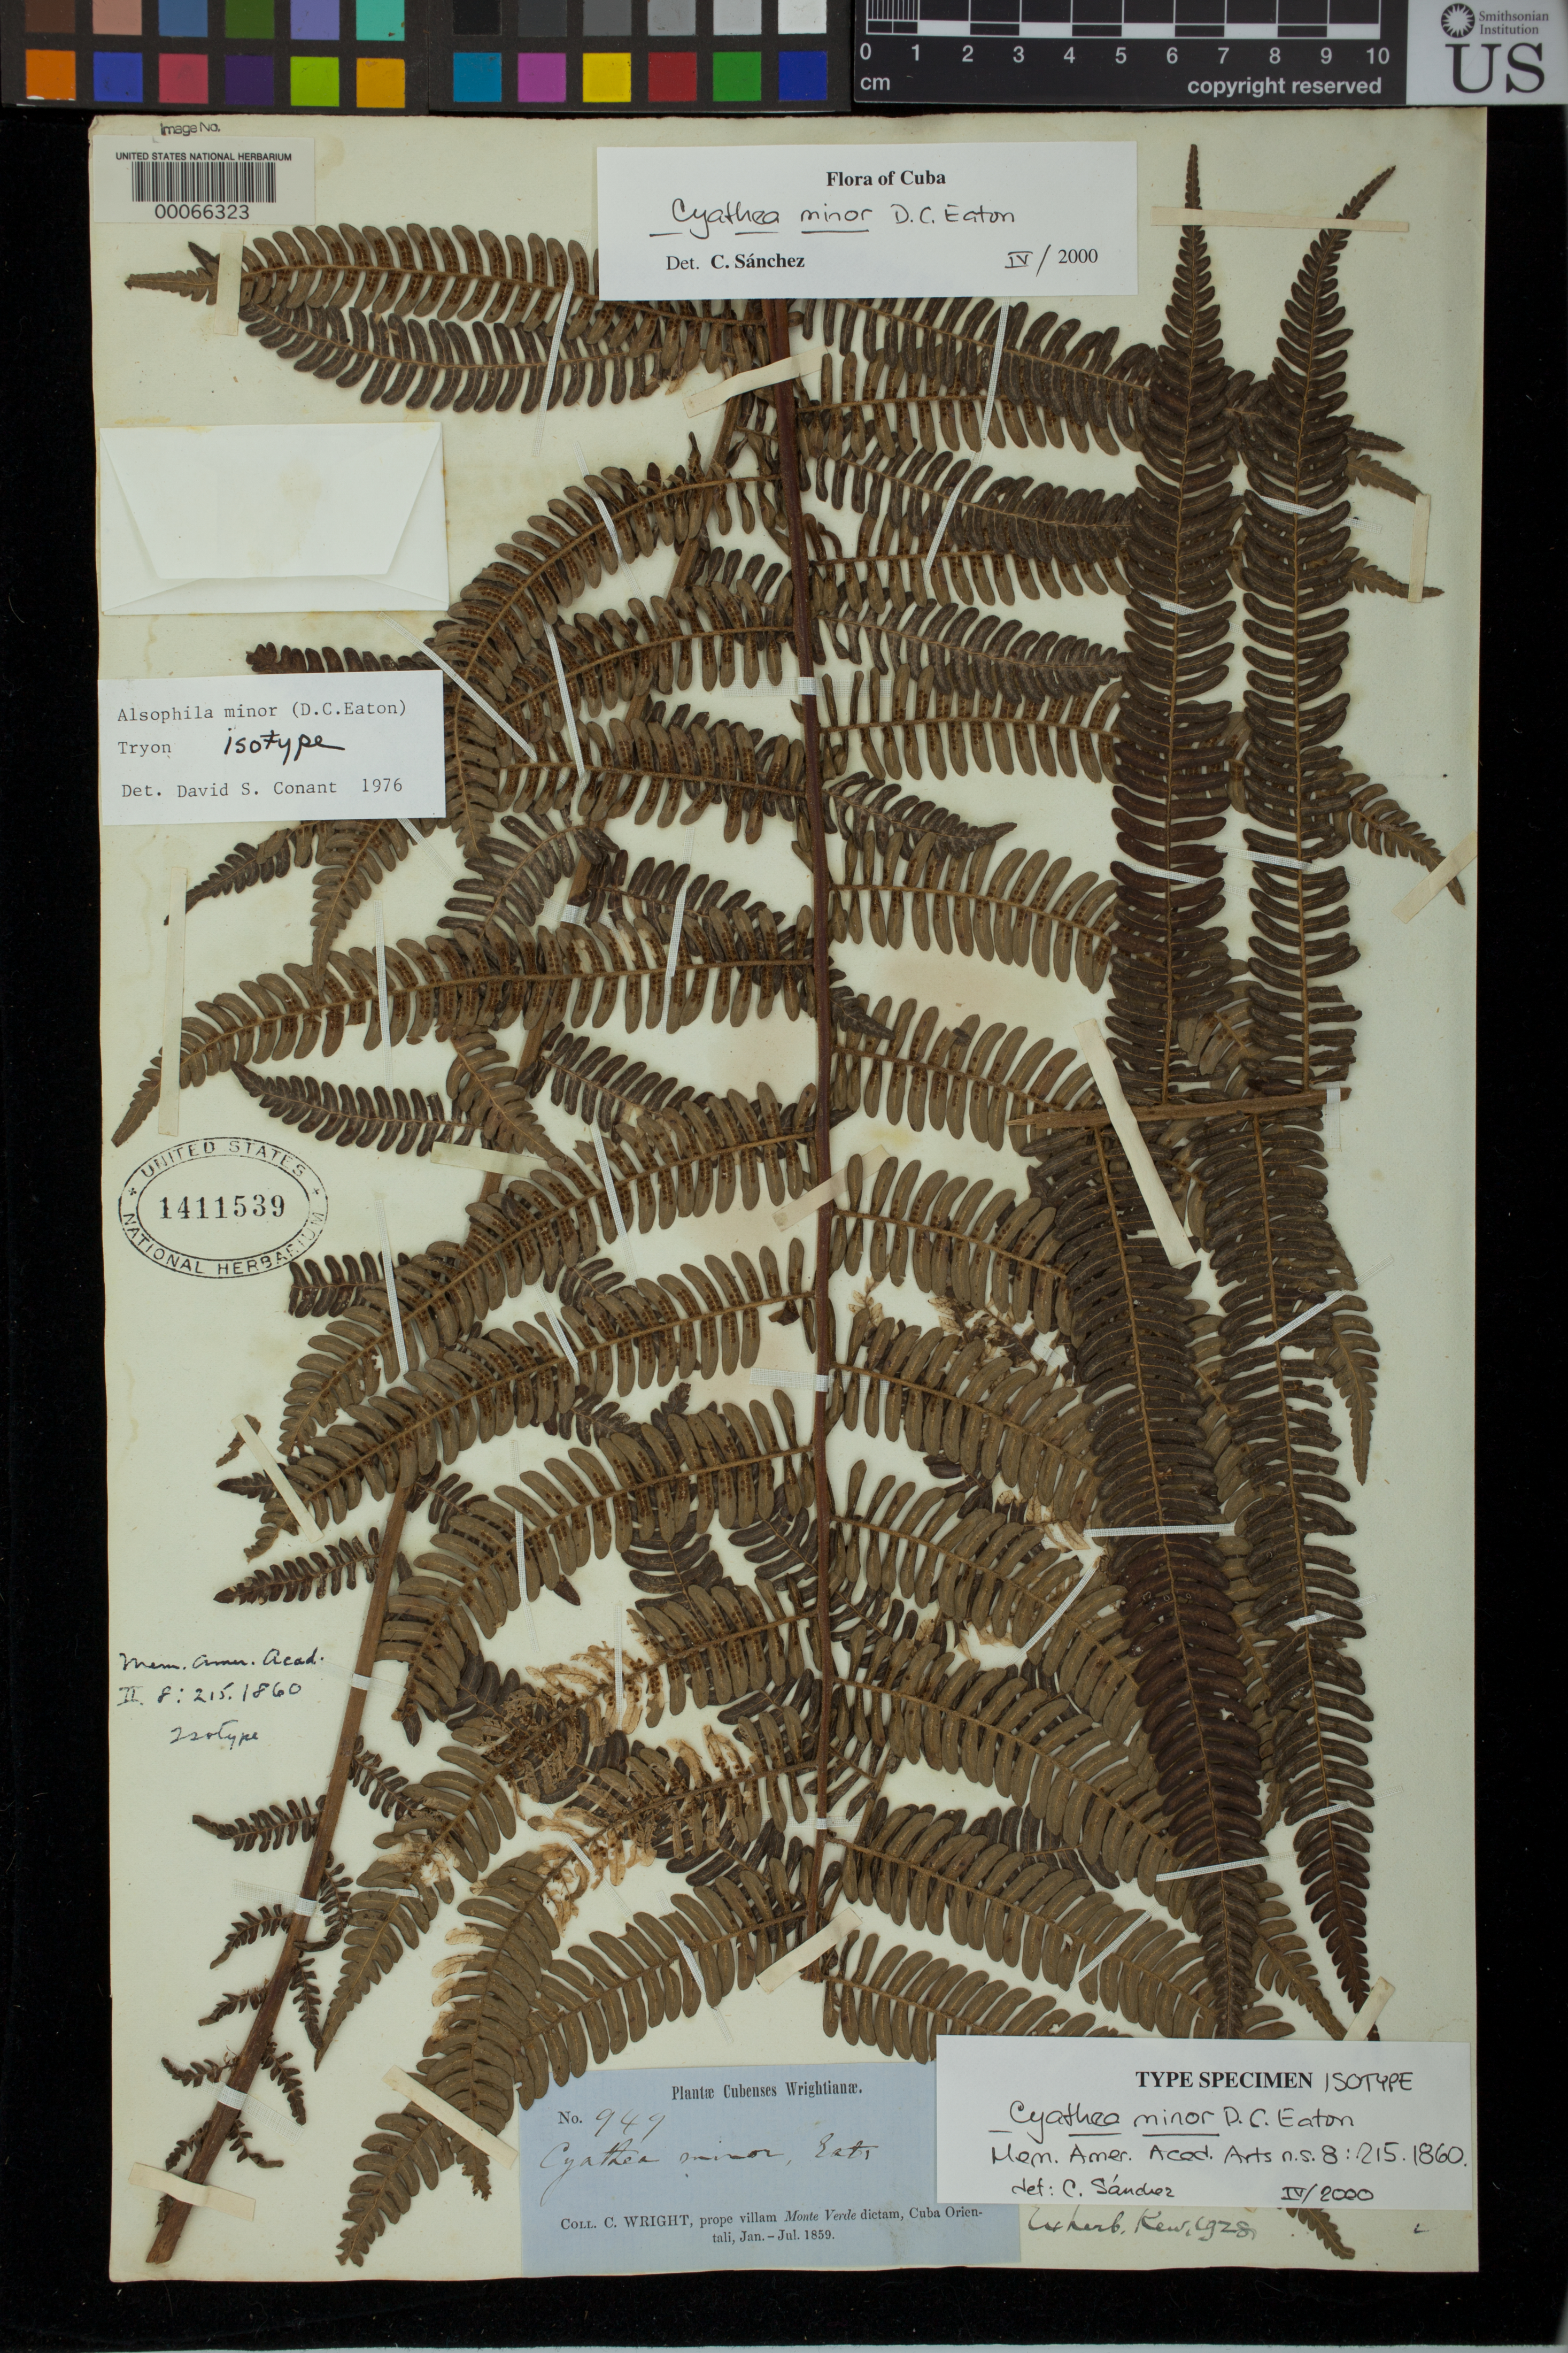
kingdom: Plantae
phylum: Tracheophyta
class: Polypodiopsida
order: Cyatheales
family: Cyatheaceae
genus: Cyathea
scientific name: Cyathea minor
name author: D.C. Eaton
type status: Isotype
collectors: C. Wright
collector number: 949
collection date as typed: Jun 1859 to -- Jul 1859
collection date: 1859-06/1859-07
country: Cuba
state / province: Oriente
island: Greater Antilles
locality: Prope villam Monte Verde.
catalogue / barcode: US 1411539